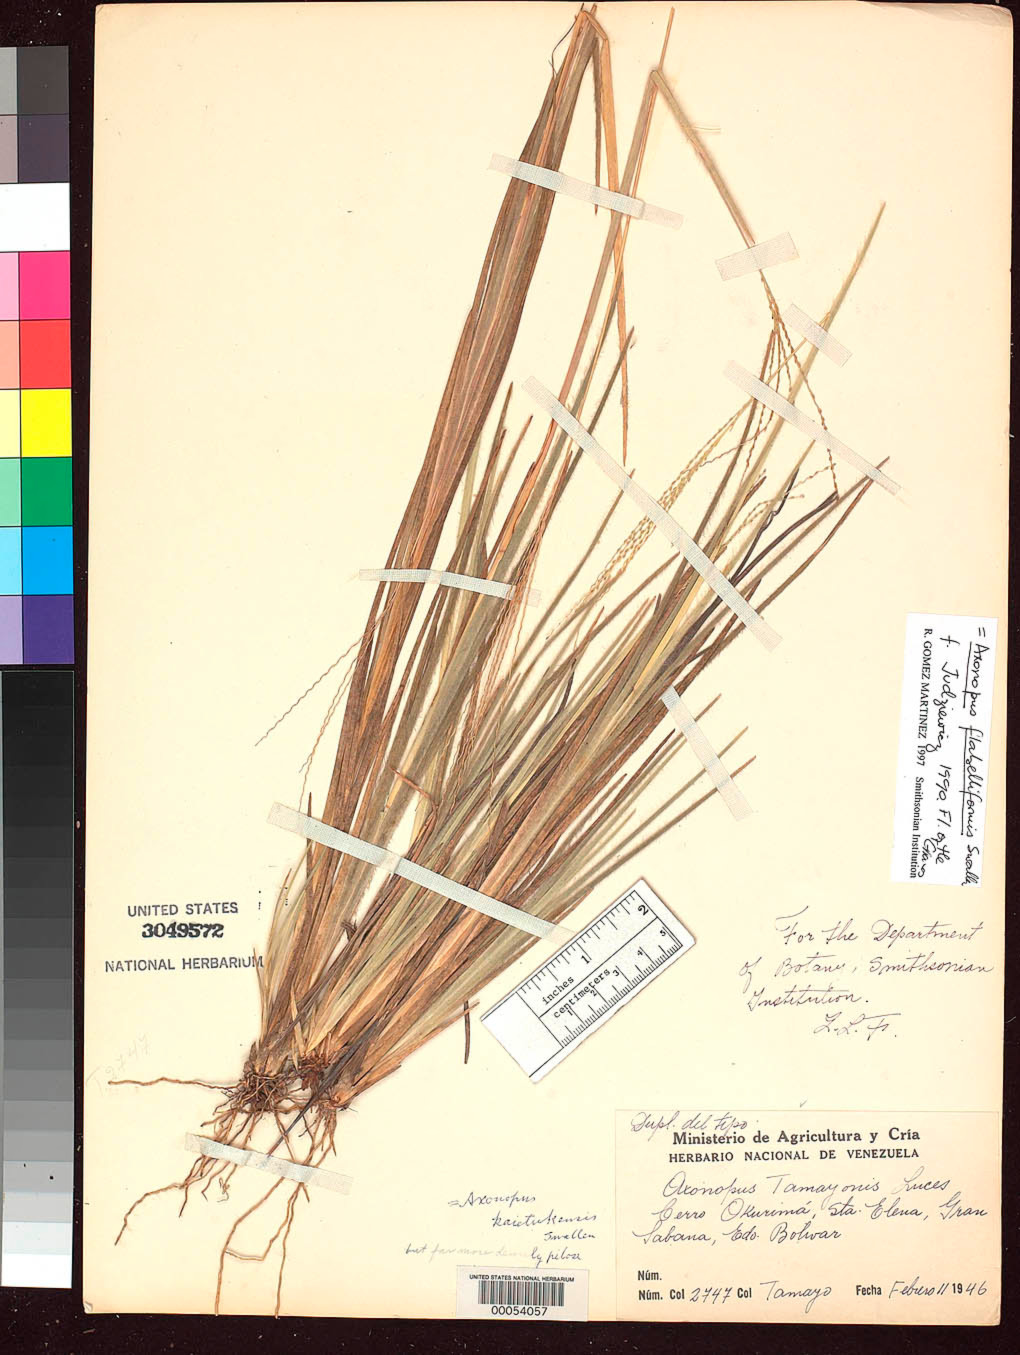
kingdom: Plantae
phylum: Tracheophyta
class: Liliopsida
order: Poales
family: Poaceae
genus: Axonopus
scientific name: Axonopus tamayonis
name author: Luces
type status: Isotype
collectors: F. Tamayo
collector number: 2747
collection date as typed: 11 Feb 1946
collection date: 1946-02-11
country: Venezuela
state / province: Bolivar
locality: Gran Sabana, Sta. Elena, Cerro Okurima.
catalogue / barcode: US 3049572